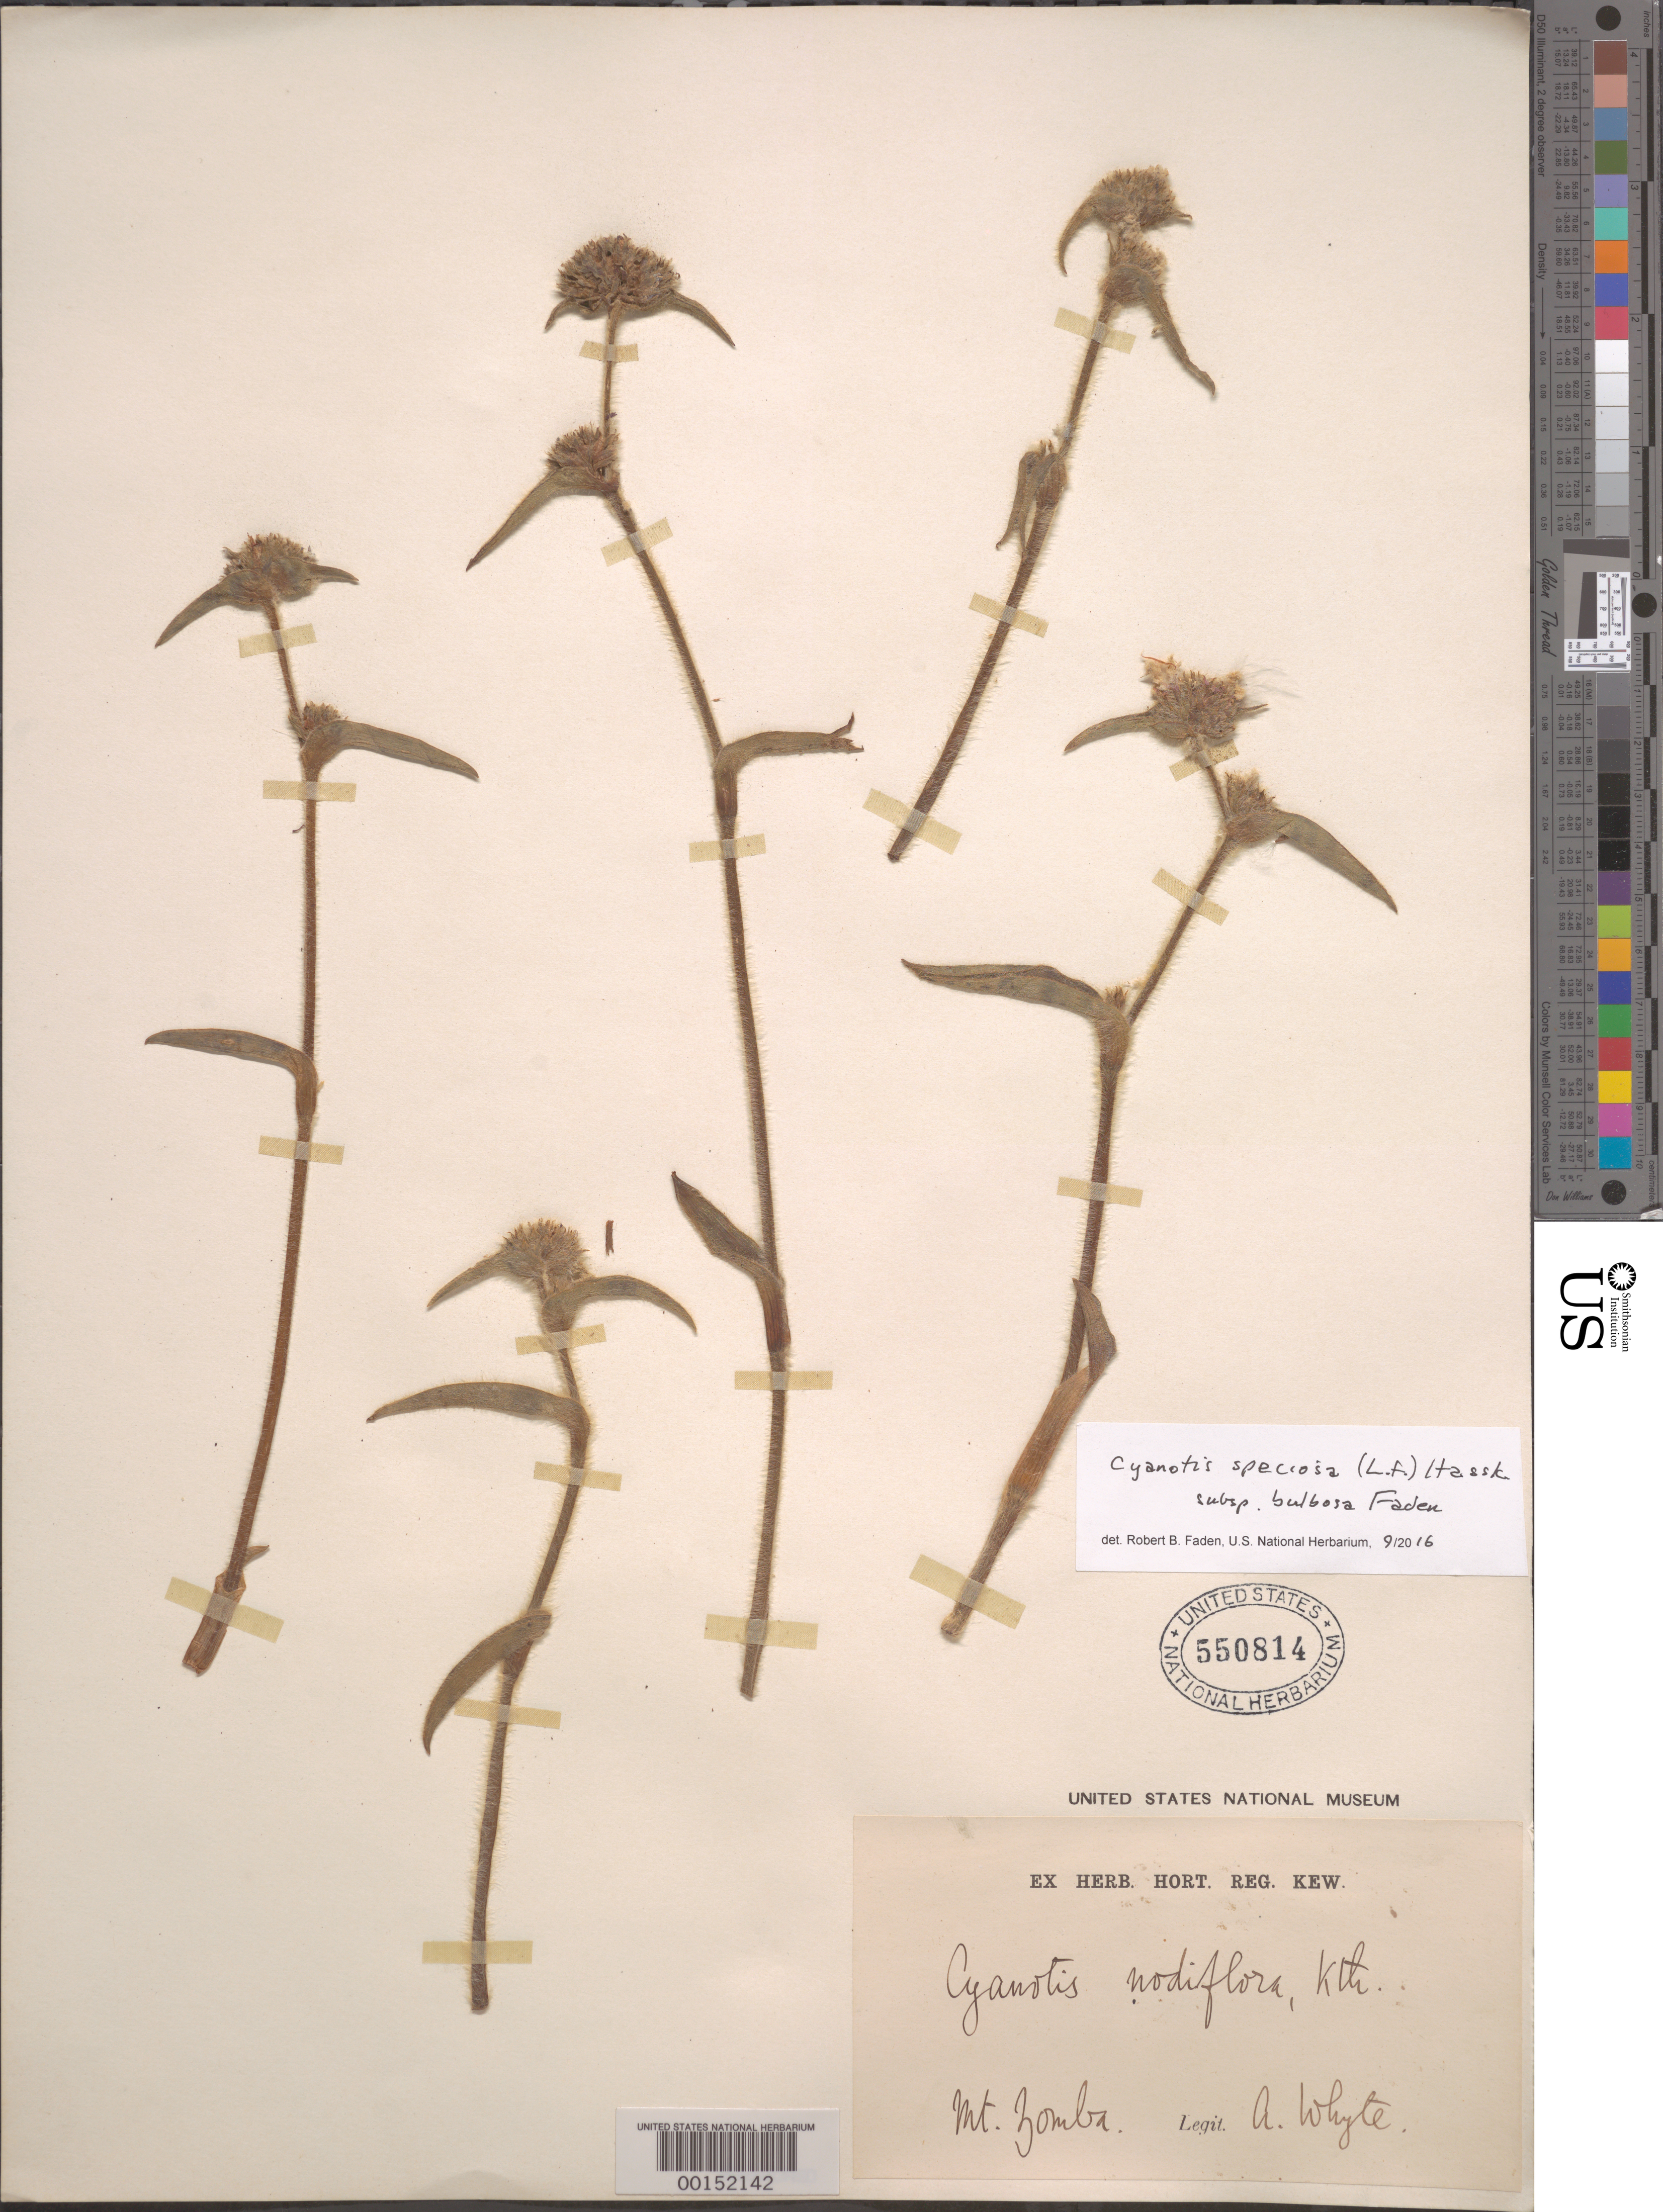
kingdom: Plantae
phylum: Tracheophyta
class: Liliopsida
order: Commelinales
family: Commelinaceae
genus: Cyanotis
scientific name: Cyanotis speciosa subsp. bulbosa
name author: Faden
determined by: Faden, Robert B., (US), Smithsonian Institution - National Museum of Natural History (UNITED STATES)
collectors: A. Whyte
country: Malawi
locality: Mt. zomba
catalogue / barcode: US 550814